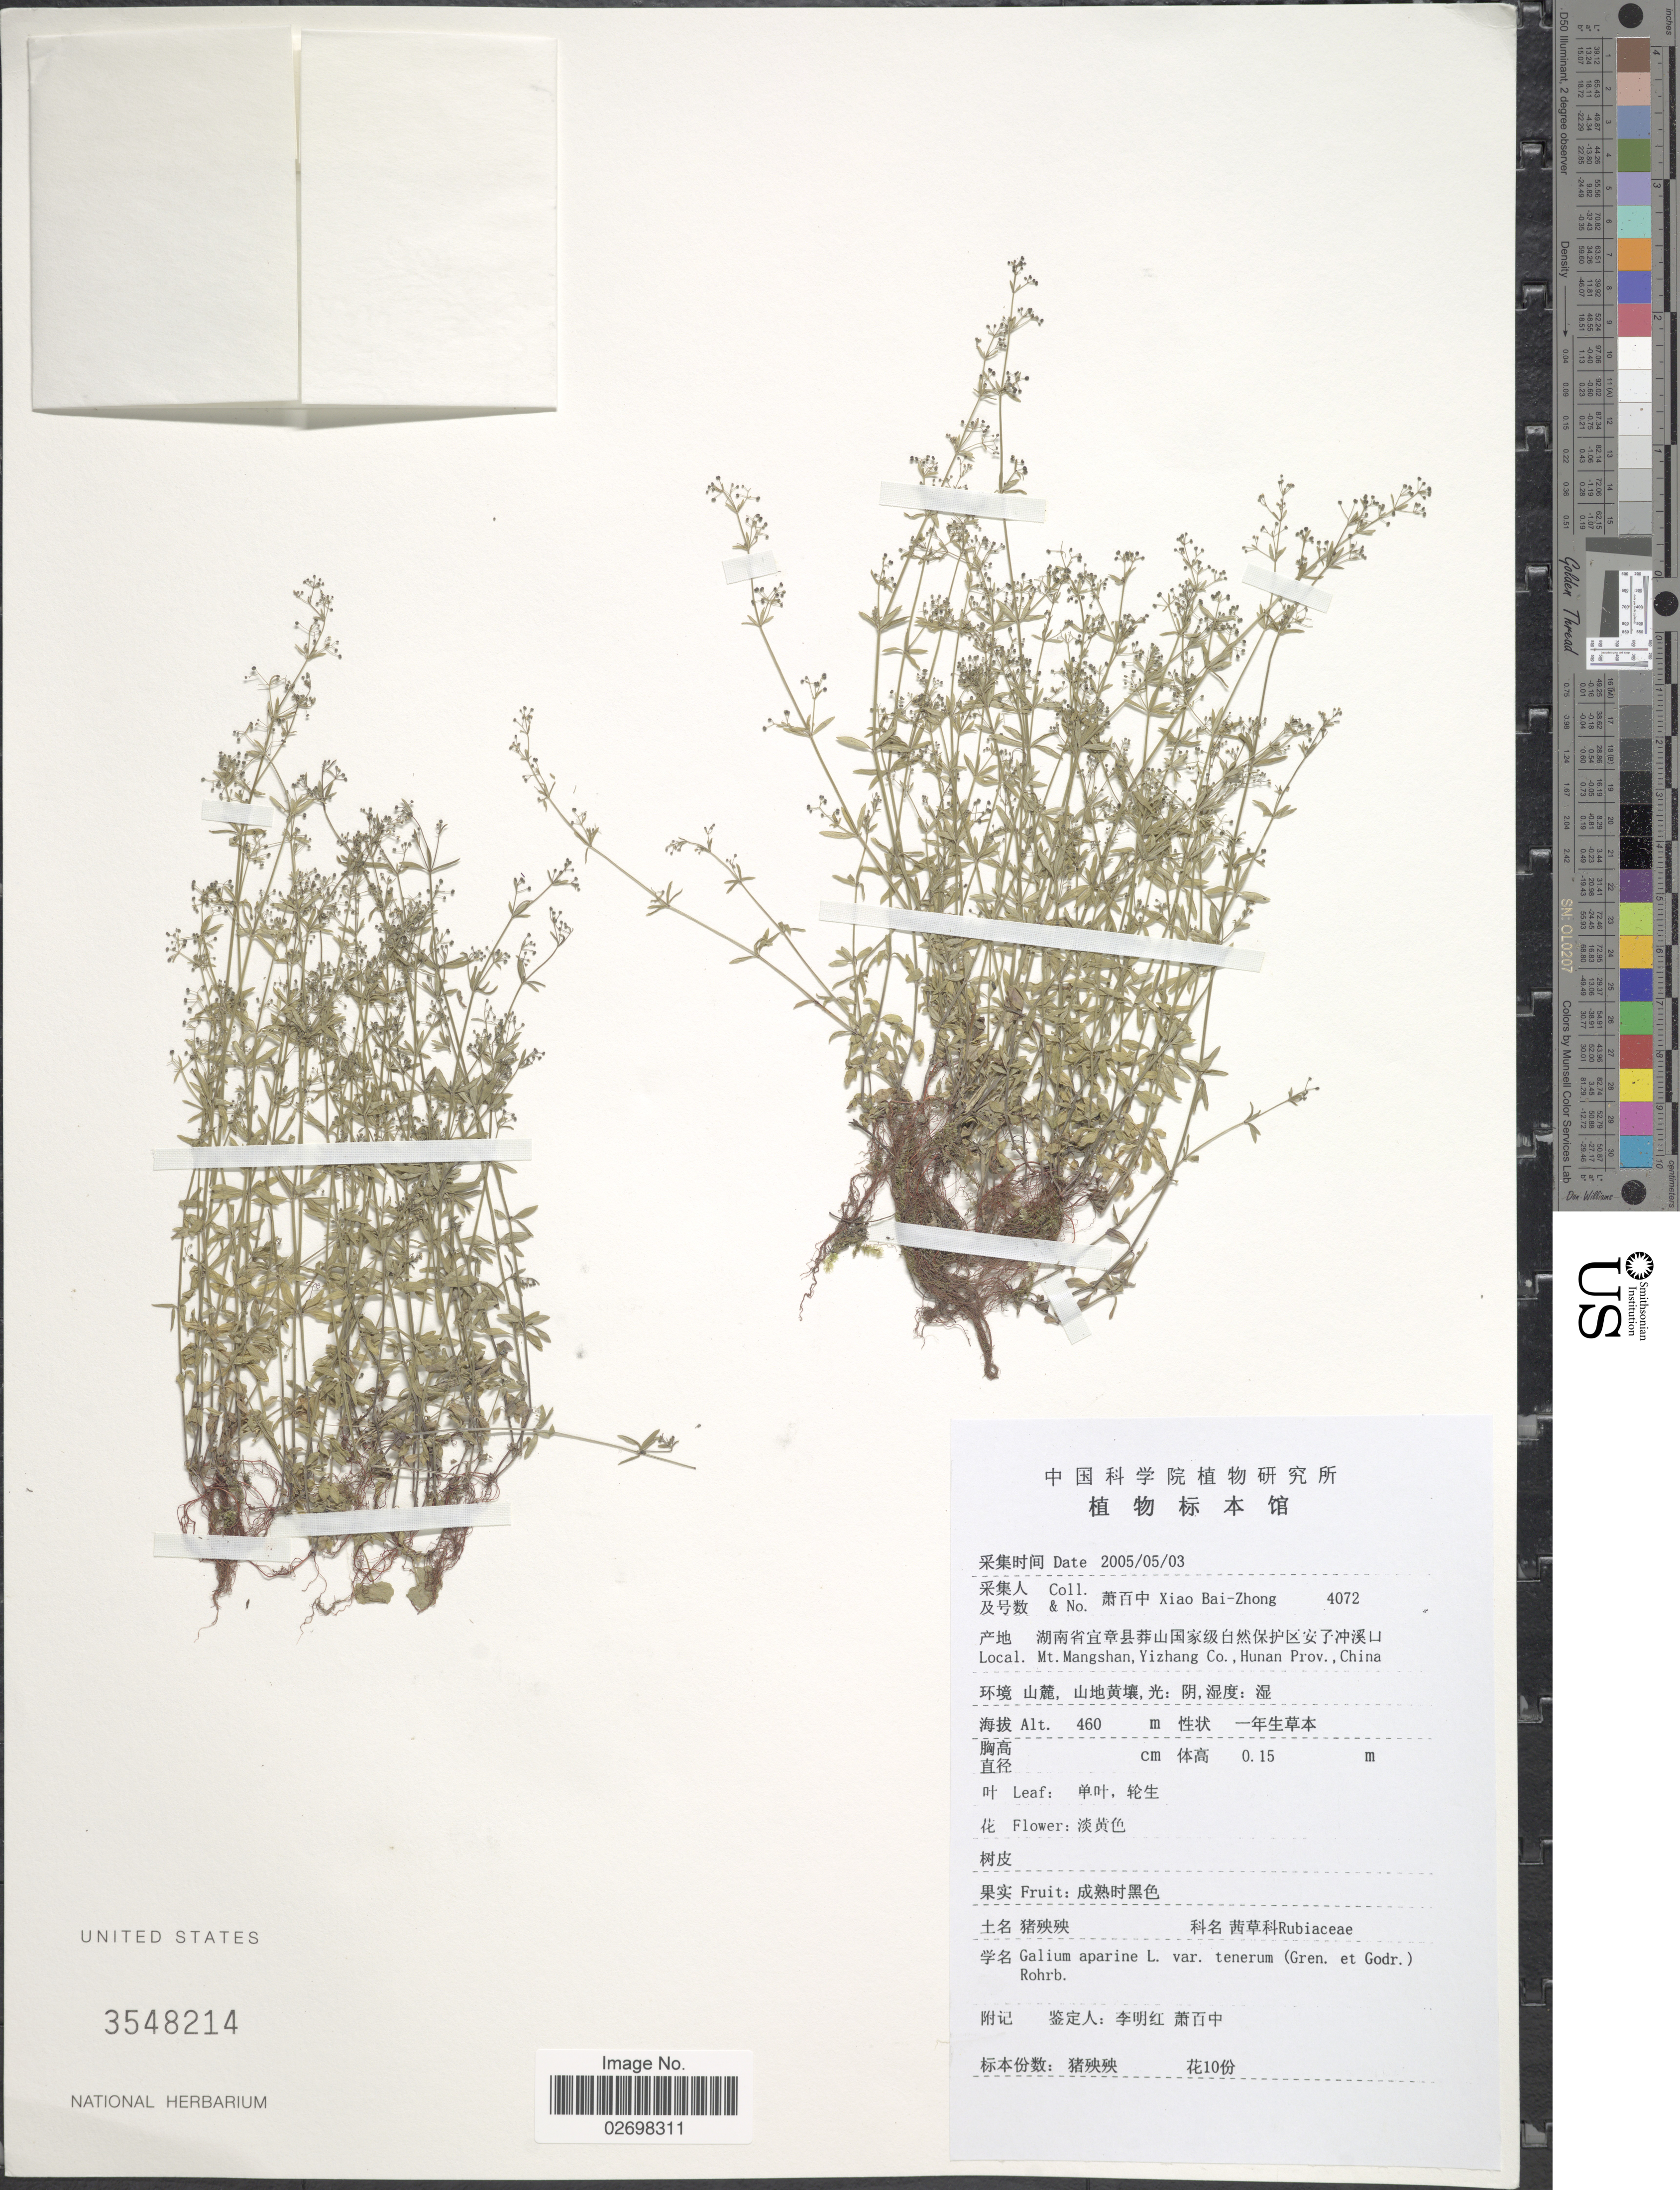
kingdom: Plantae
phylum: Tracheophyta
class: Magnoliopsida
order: Gentianales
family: Rubiaceae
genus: Galium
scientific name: Galium aparine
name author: L.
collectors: B. Z. Xiao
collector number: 4072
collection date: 2005-05-03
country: China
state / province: Hunan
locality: Mt. Mangshan, Yizhang Co.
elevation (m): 460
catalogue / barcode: US 3548214